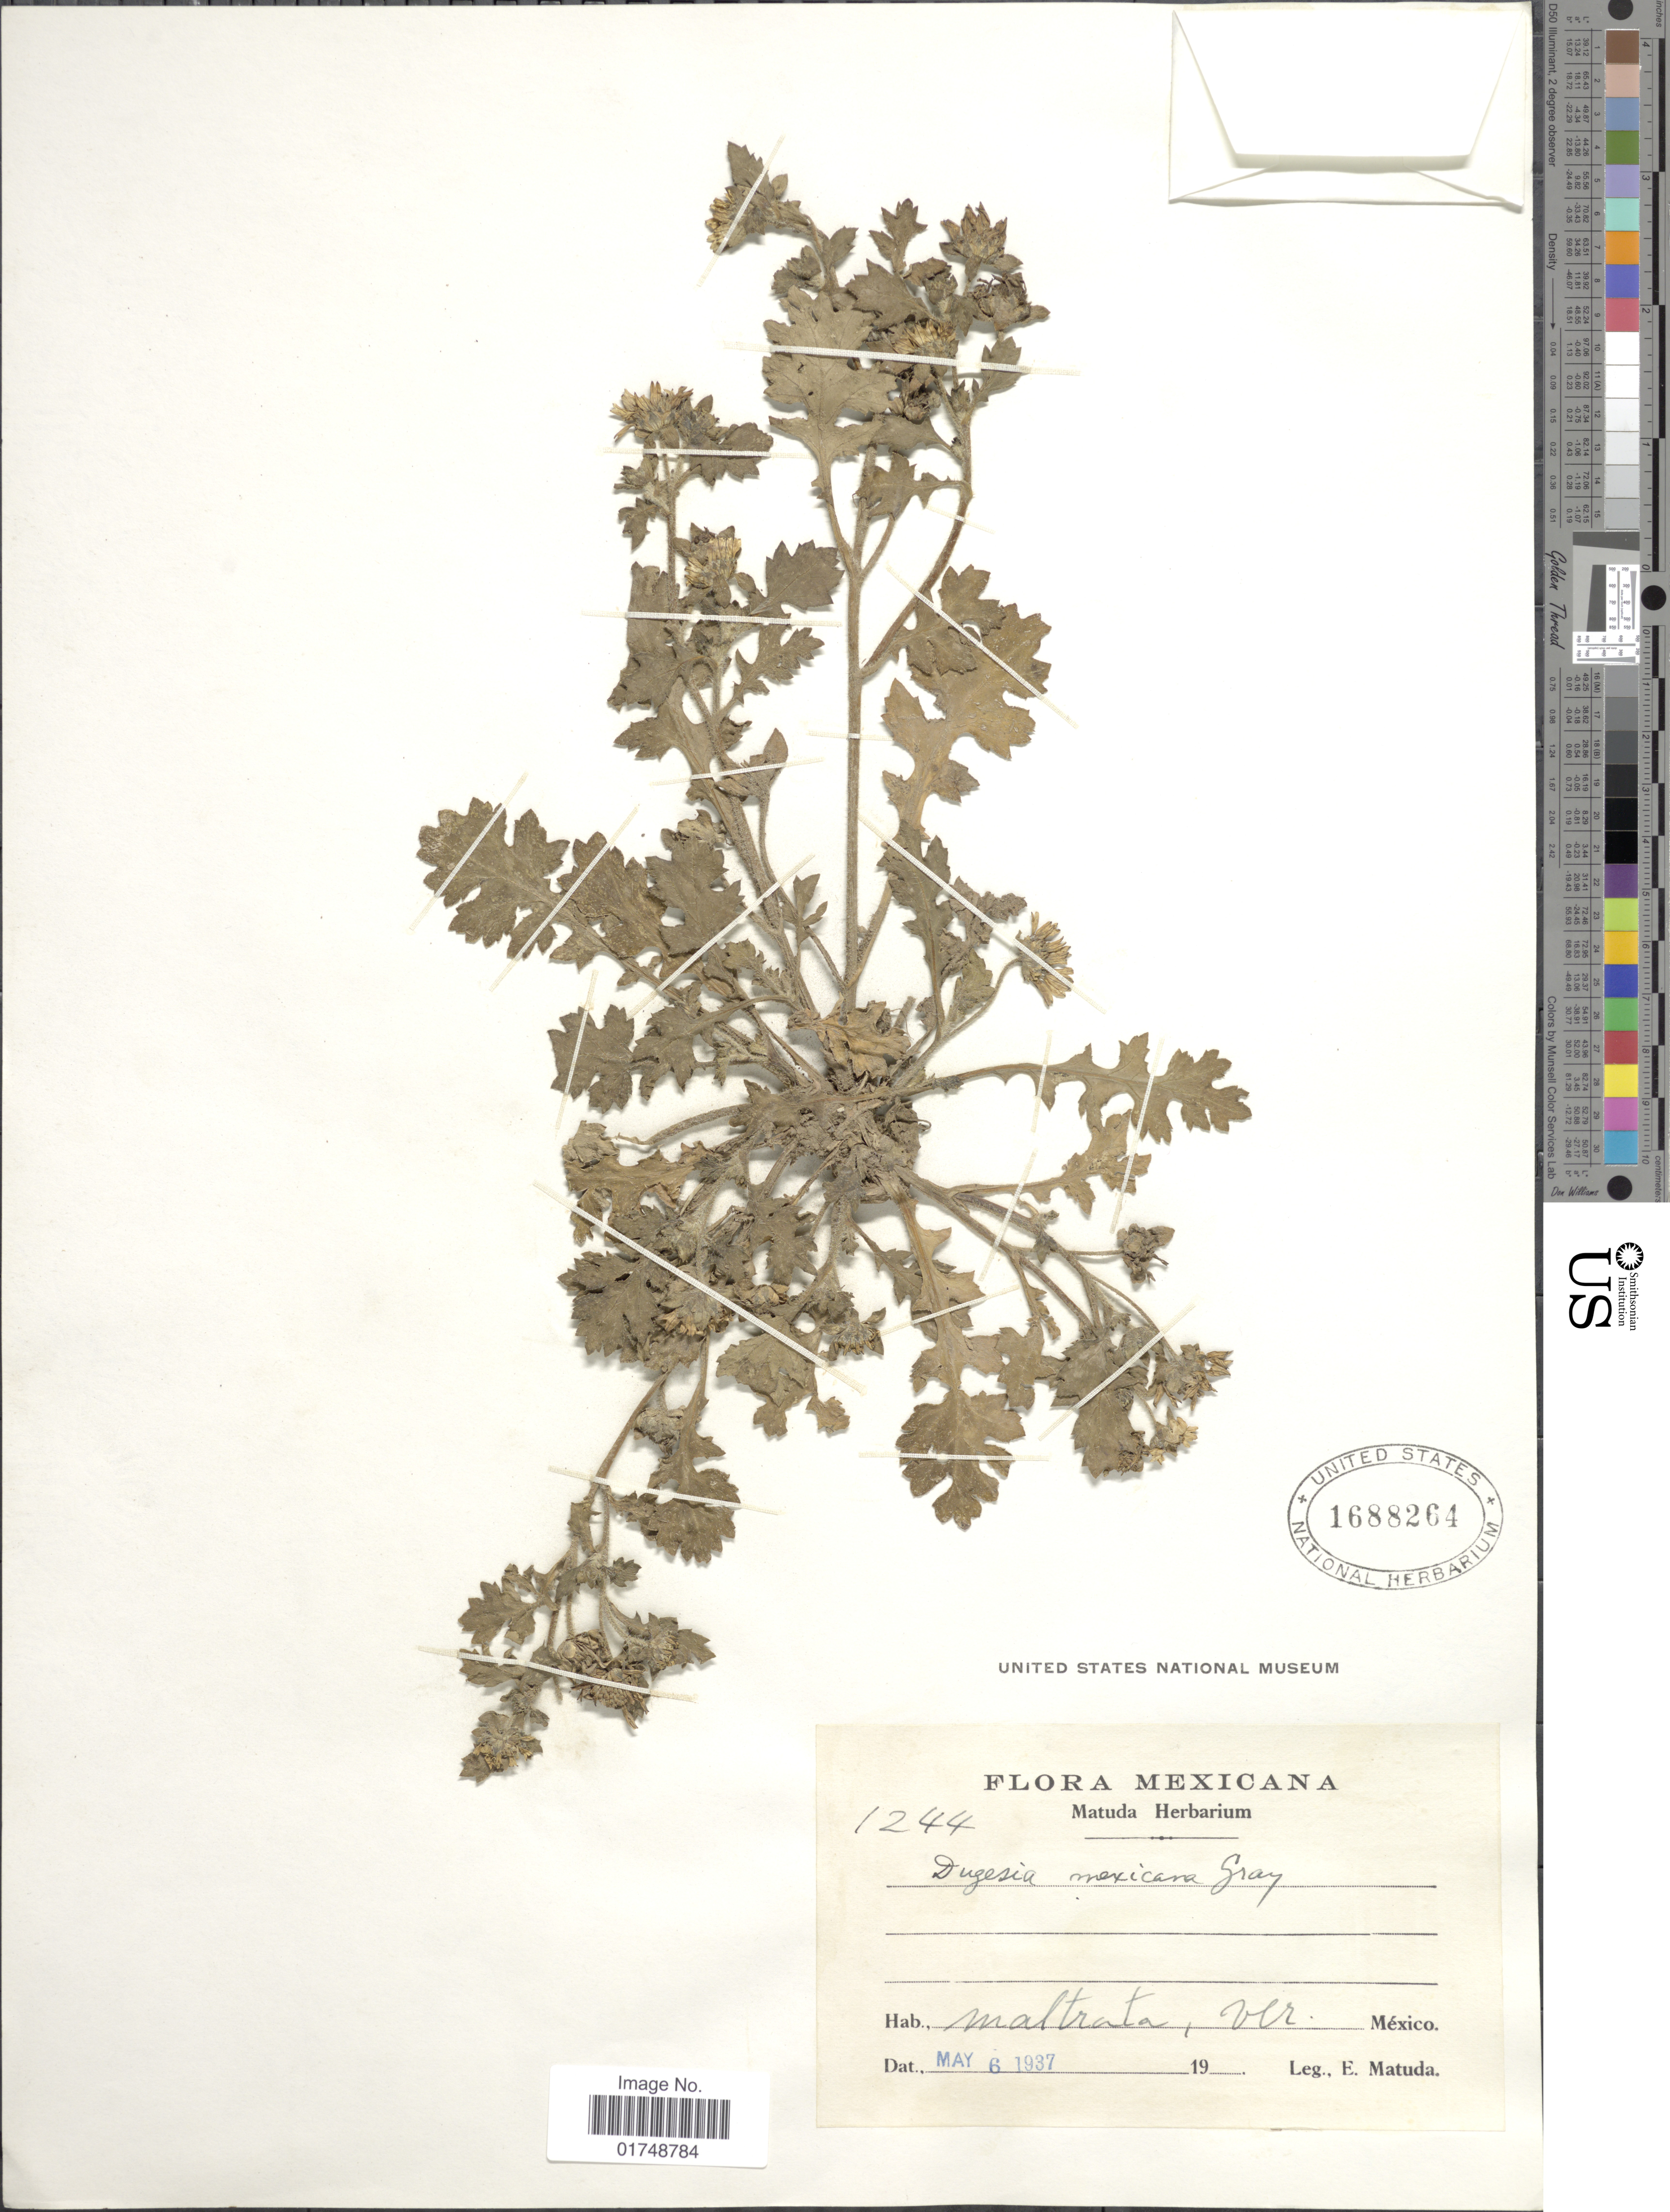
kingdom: Plantae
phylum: Tracheophyta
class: Magnoliopsida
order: Asterales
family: Asteraceae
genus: Dugesia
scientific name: Dugesia mexicana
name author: A. Gray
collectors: E. Matuda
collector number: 1244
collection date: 1937-05-06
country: Mexico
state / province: Veracruz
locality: Mexicana. Maltrata, Ver.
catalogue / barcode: US 1688264